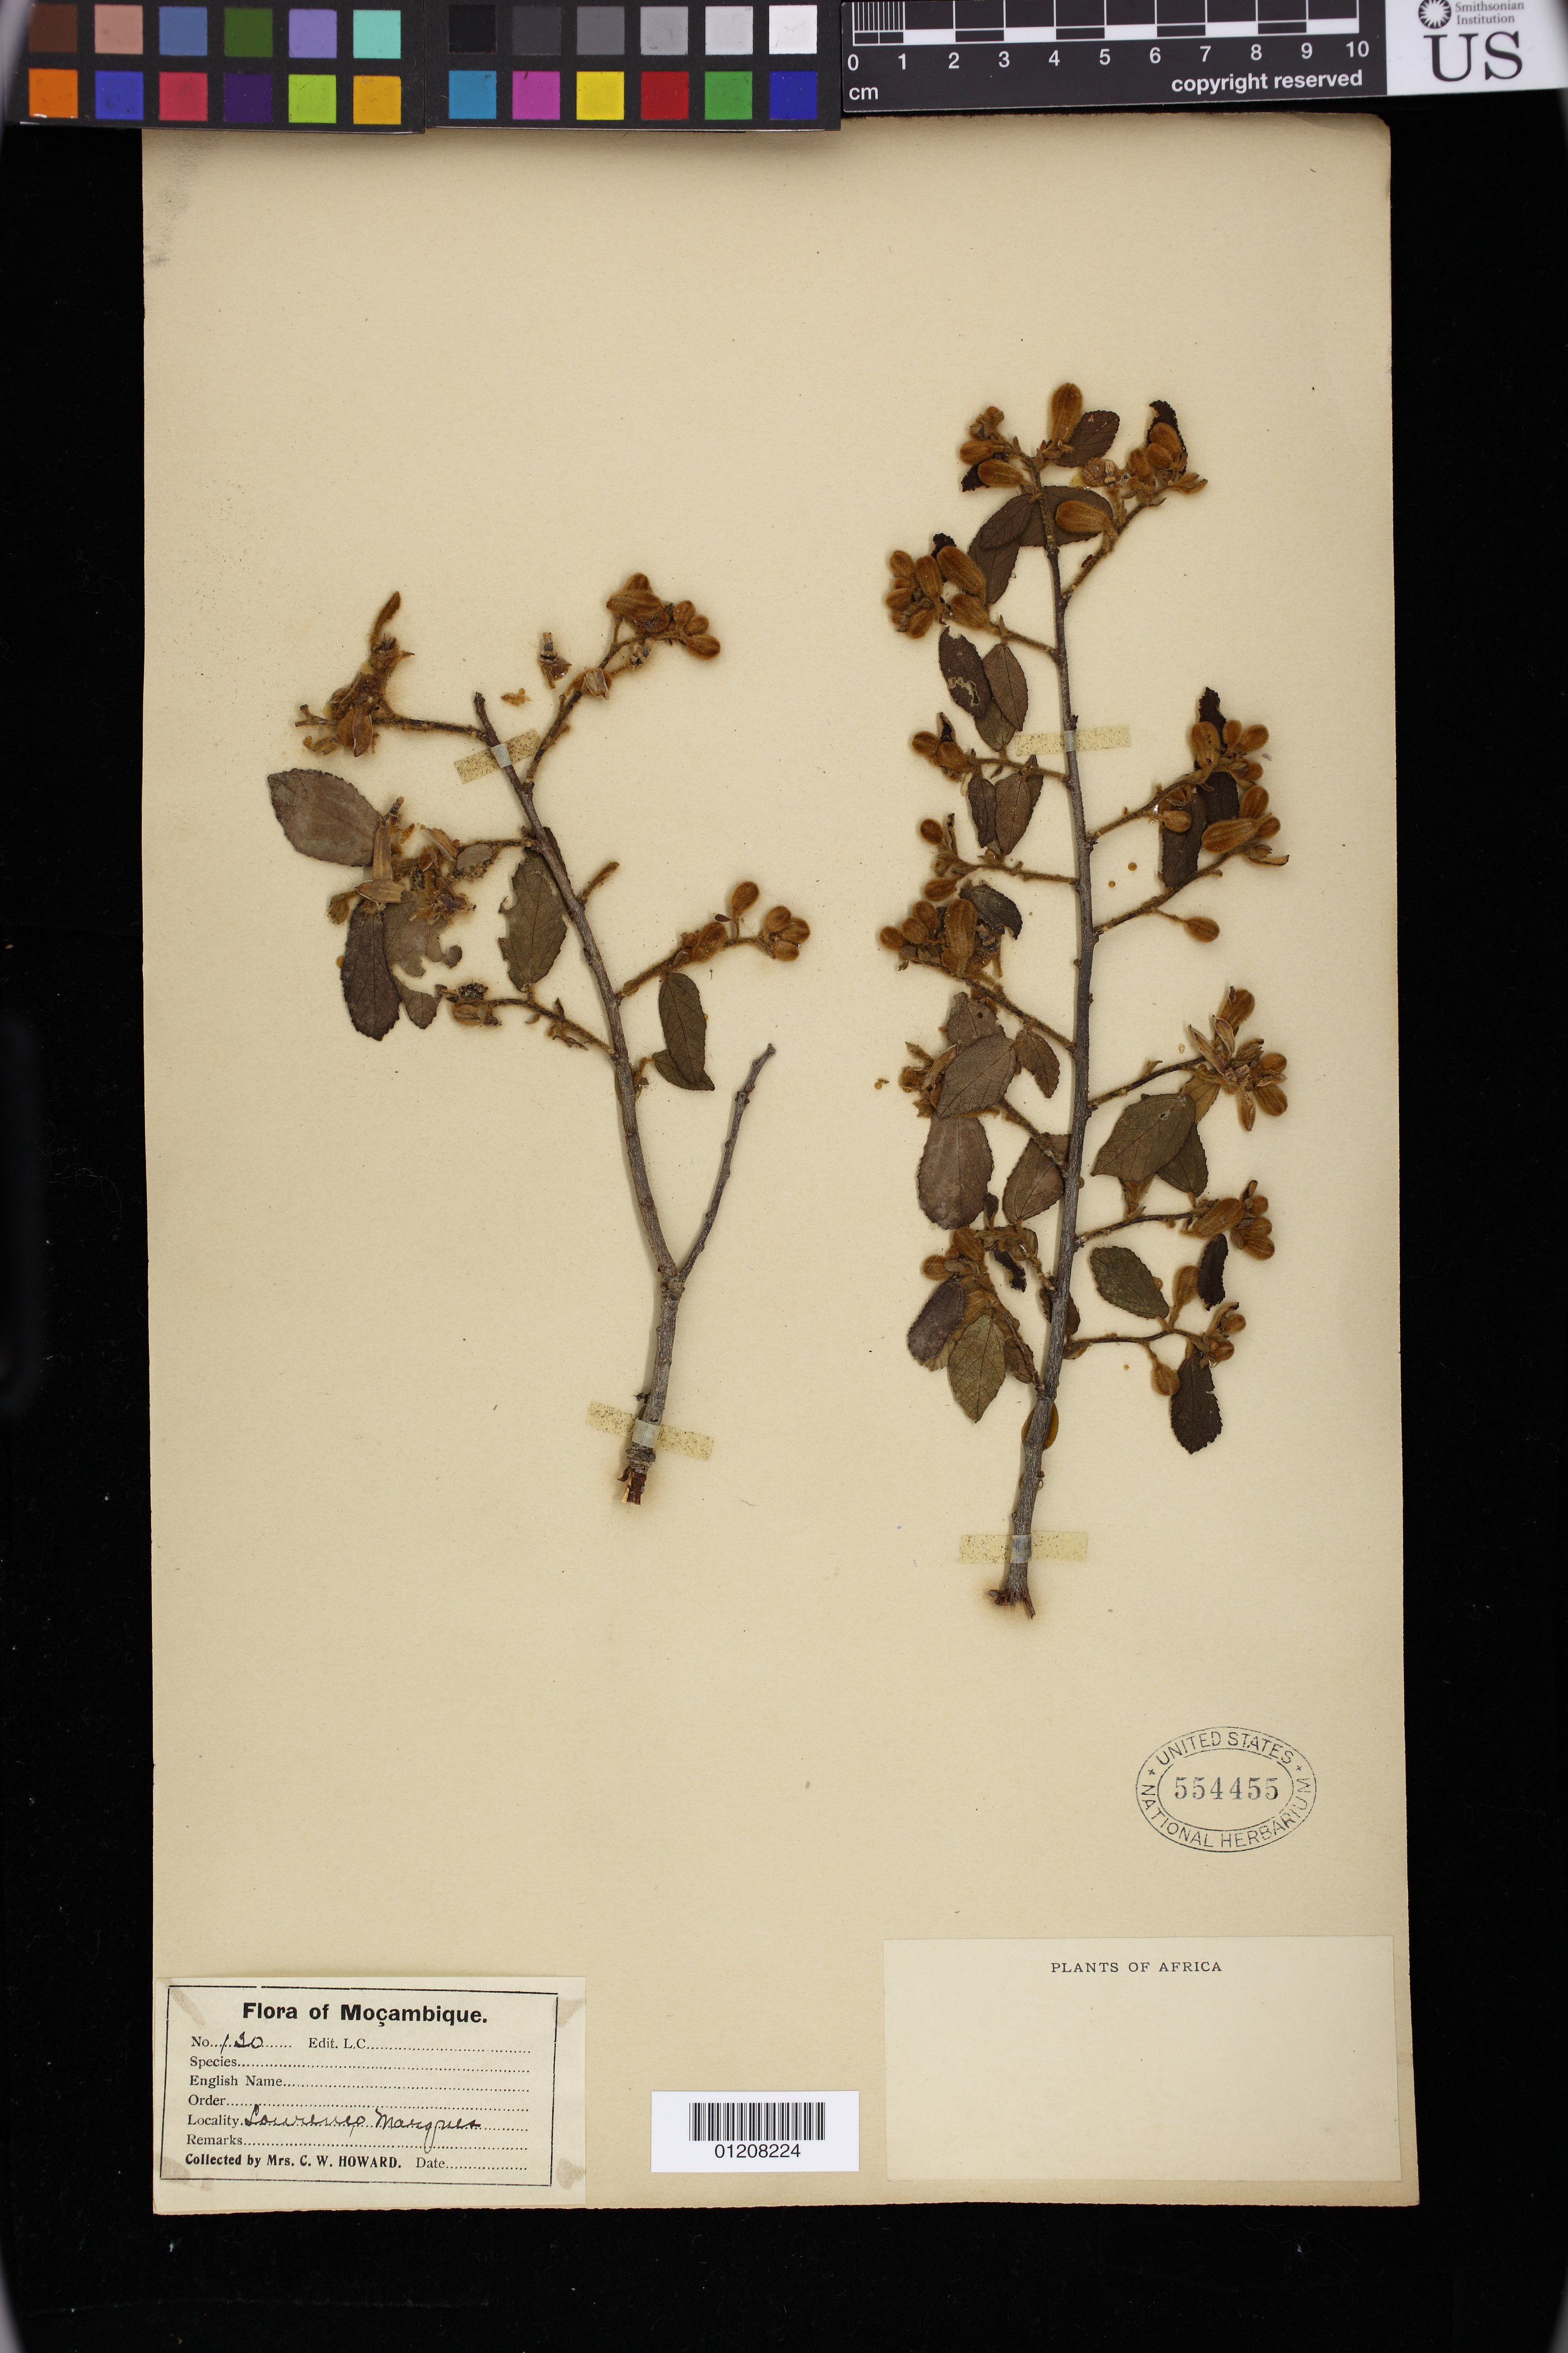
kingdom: Plantae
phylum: Tracheophyta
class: Magnoliopsida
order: Malvales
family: Malvaceae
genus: Grewia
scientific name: Grewia sp.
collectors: C. W. Howard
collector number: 130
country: Mozambique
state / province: Maputo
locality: Maputo (Lowrenco Marques)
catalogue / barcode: US 554455